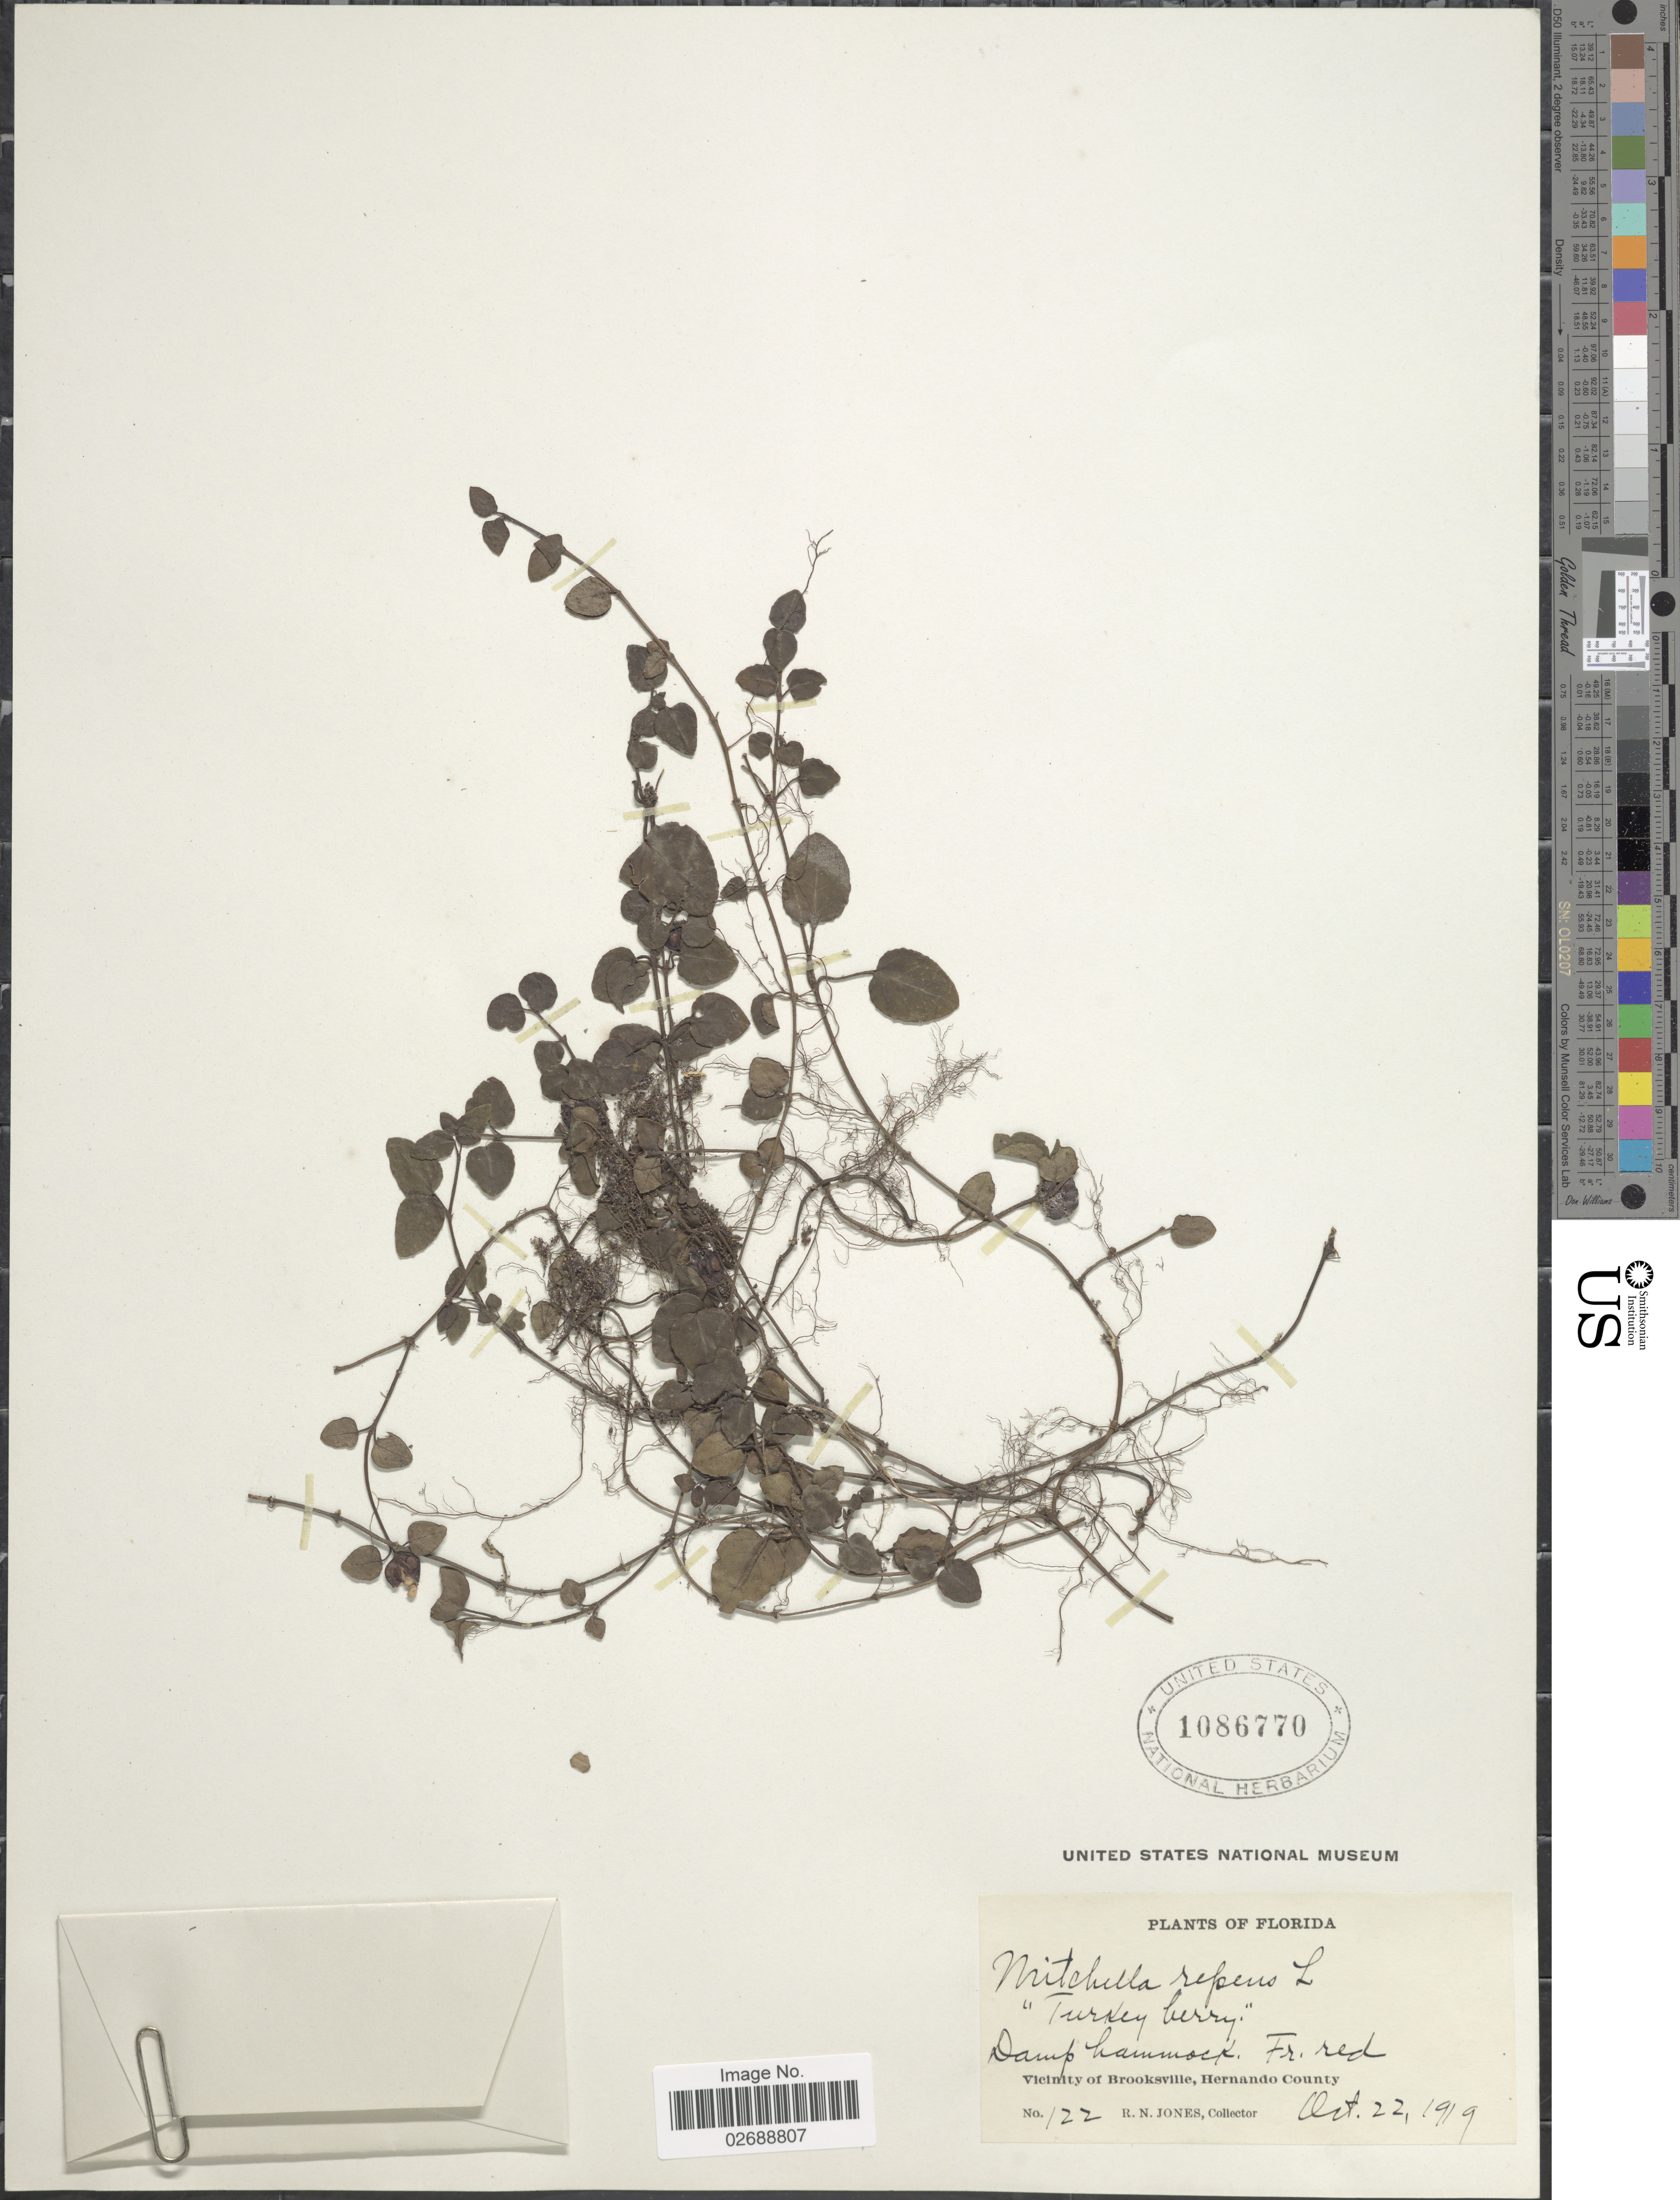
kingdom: Plantae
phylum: Tracheophyta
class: Magnoliopsida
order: Gentianales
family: Rubiaceae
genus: Mitchella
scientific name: Mitchella repens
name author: L.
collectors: R. N. Jones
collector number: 122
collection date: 1919-10-22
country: United States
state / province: Florida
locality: Vicinity of Brooksville, Hernando County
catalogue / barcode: US 1086770